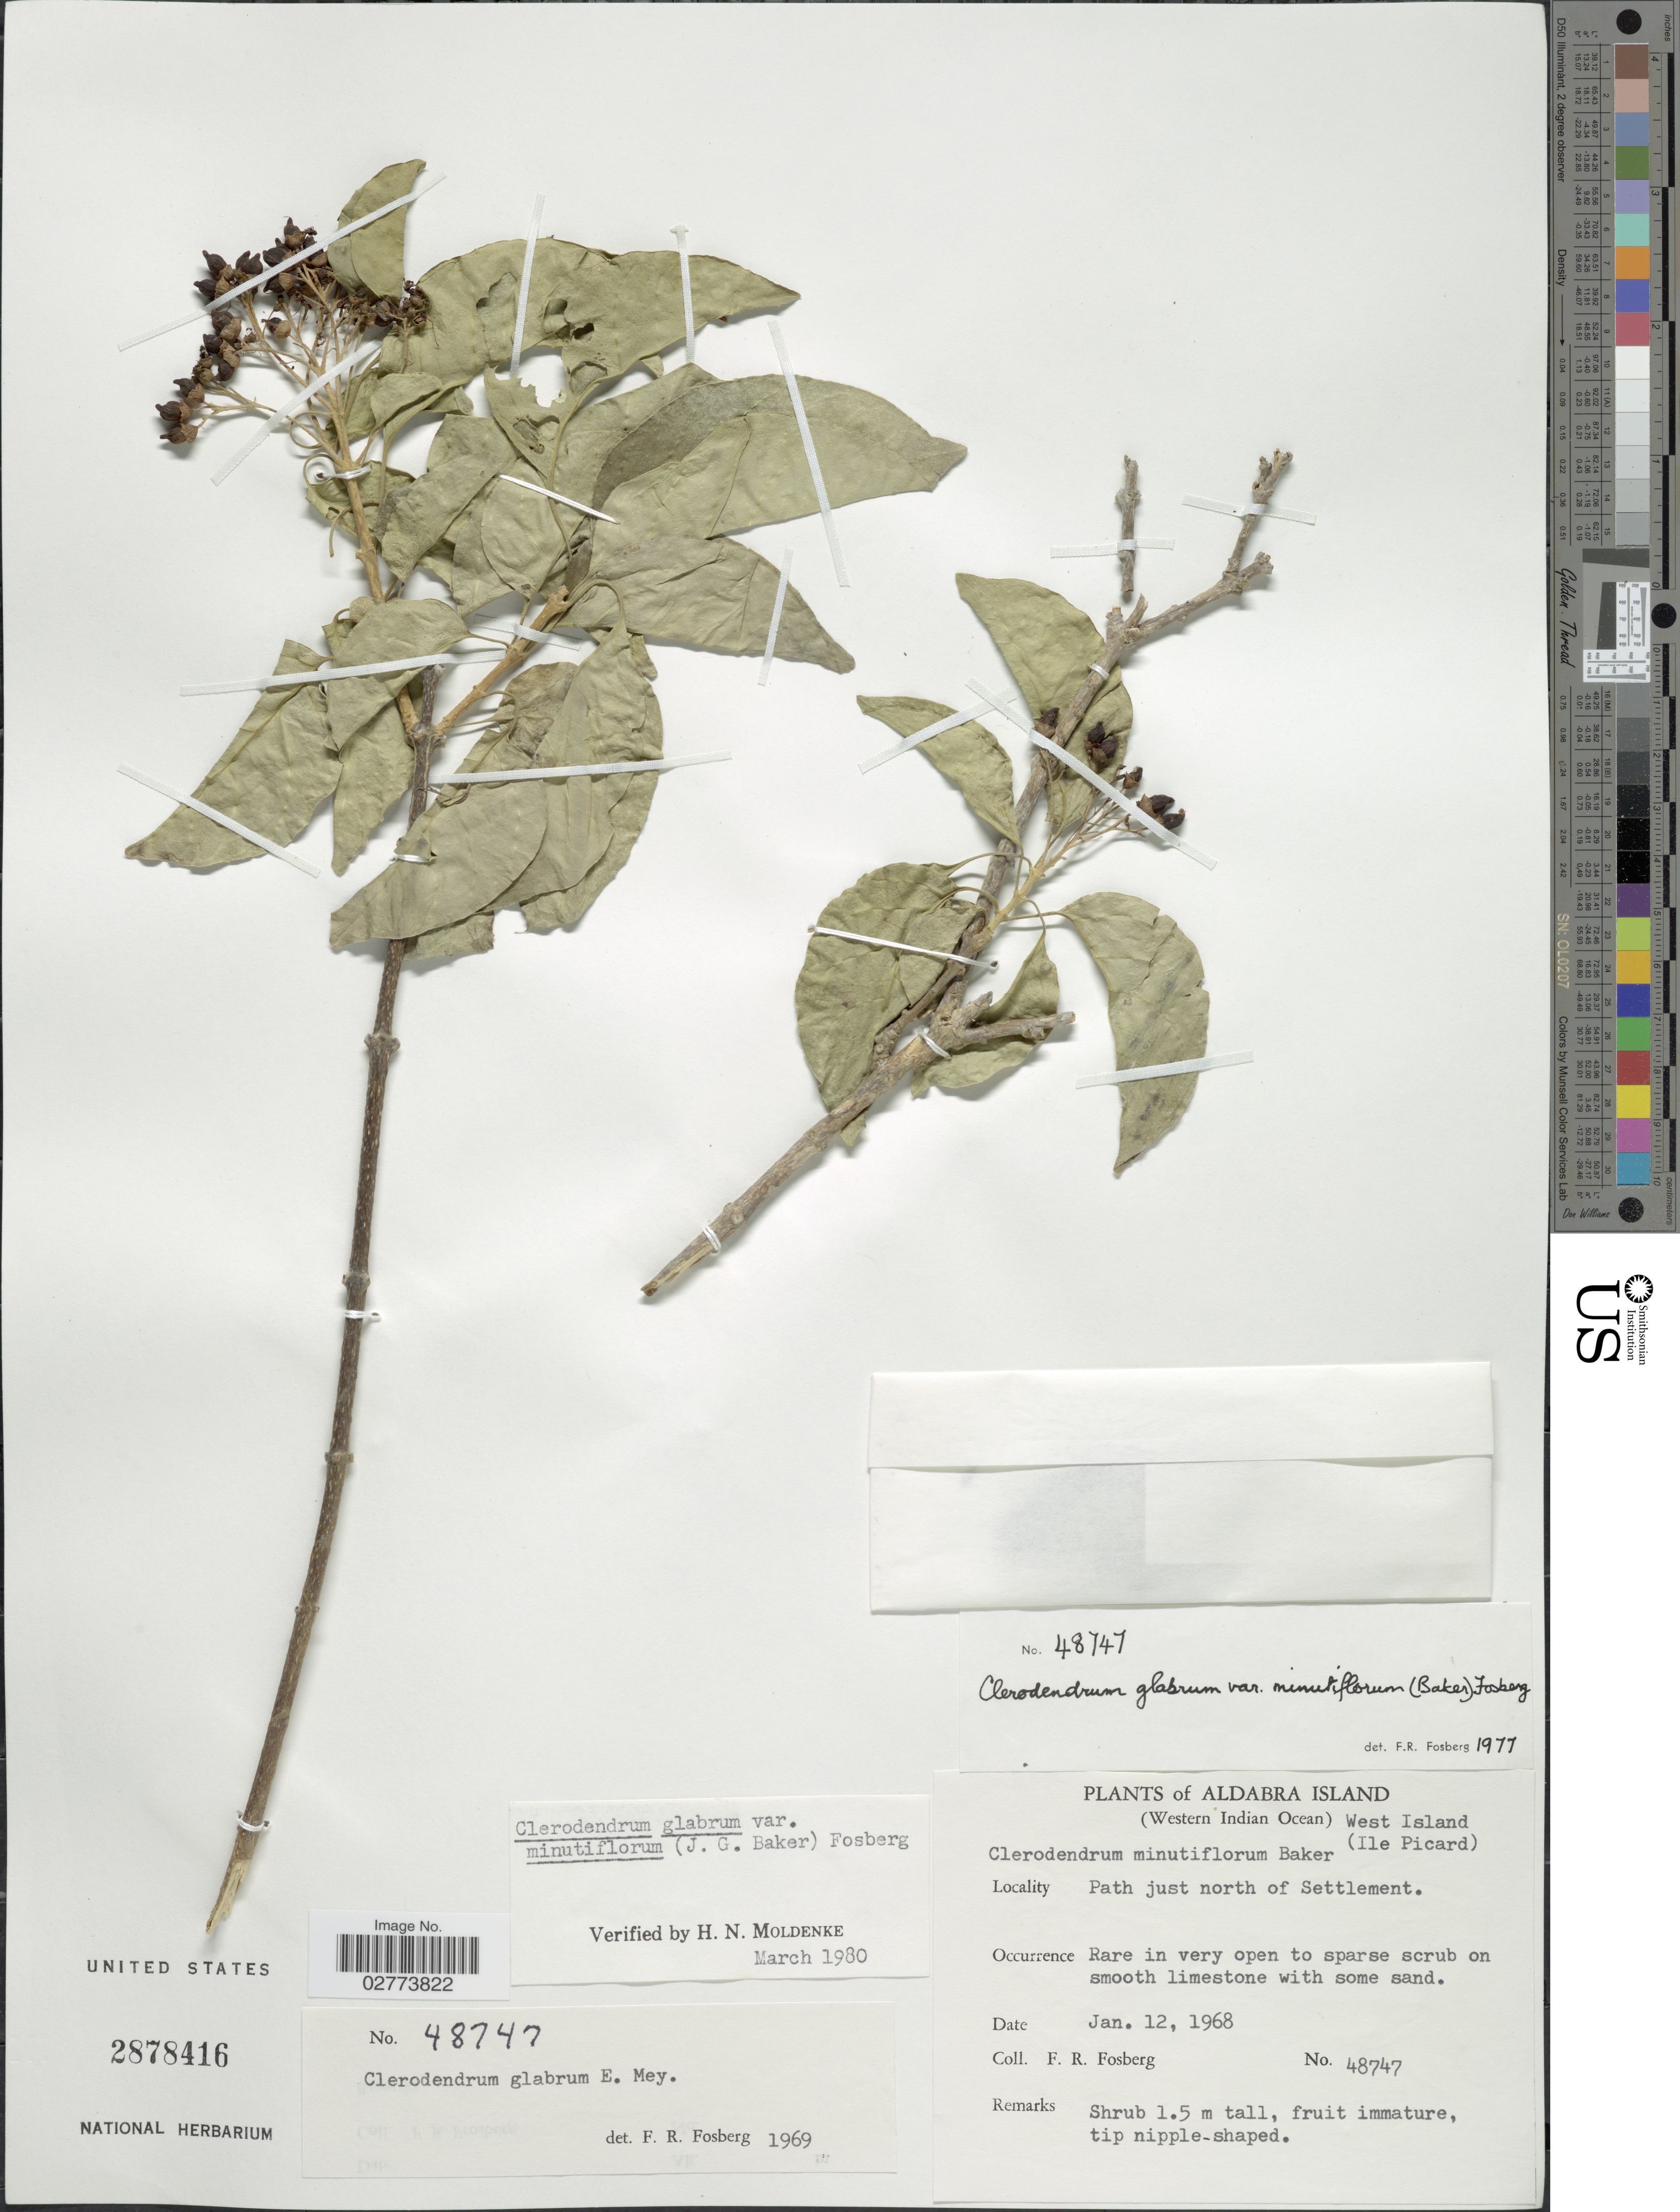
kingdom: Plantae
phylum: Tracheophyta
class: Magnoliopsida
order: Lamiales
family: Lamiaceae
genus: Clerodendrum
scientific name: Clerodendrum glabrum var. minutiflorum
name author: (Baker) Fosberg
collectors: F. R. Fosberg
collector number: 48747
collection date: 1968-01-12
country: Seychelles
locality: Aldabra Island (Western Indian Ocean) West Island (Ile Picard), Path just north of Settlement.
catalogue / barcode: US 2878416